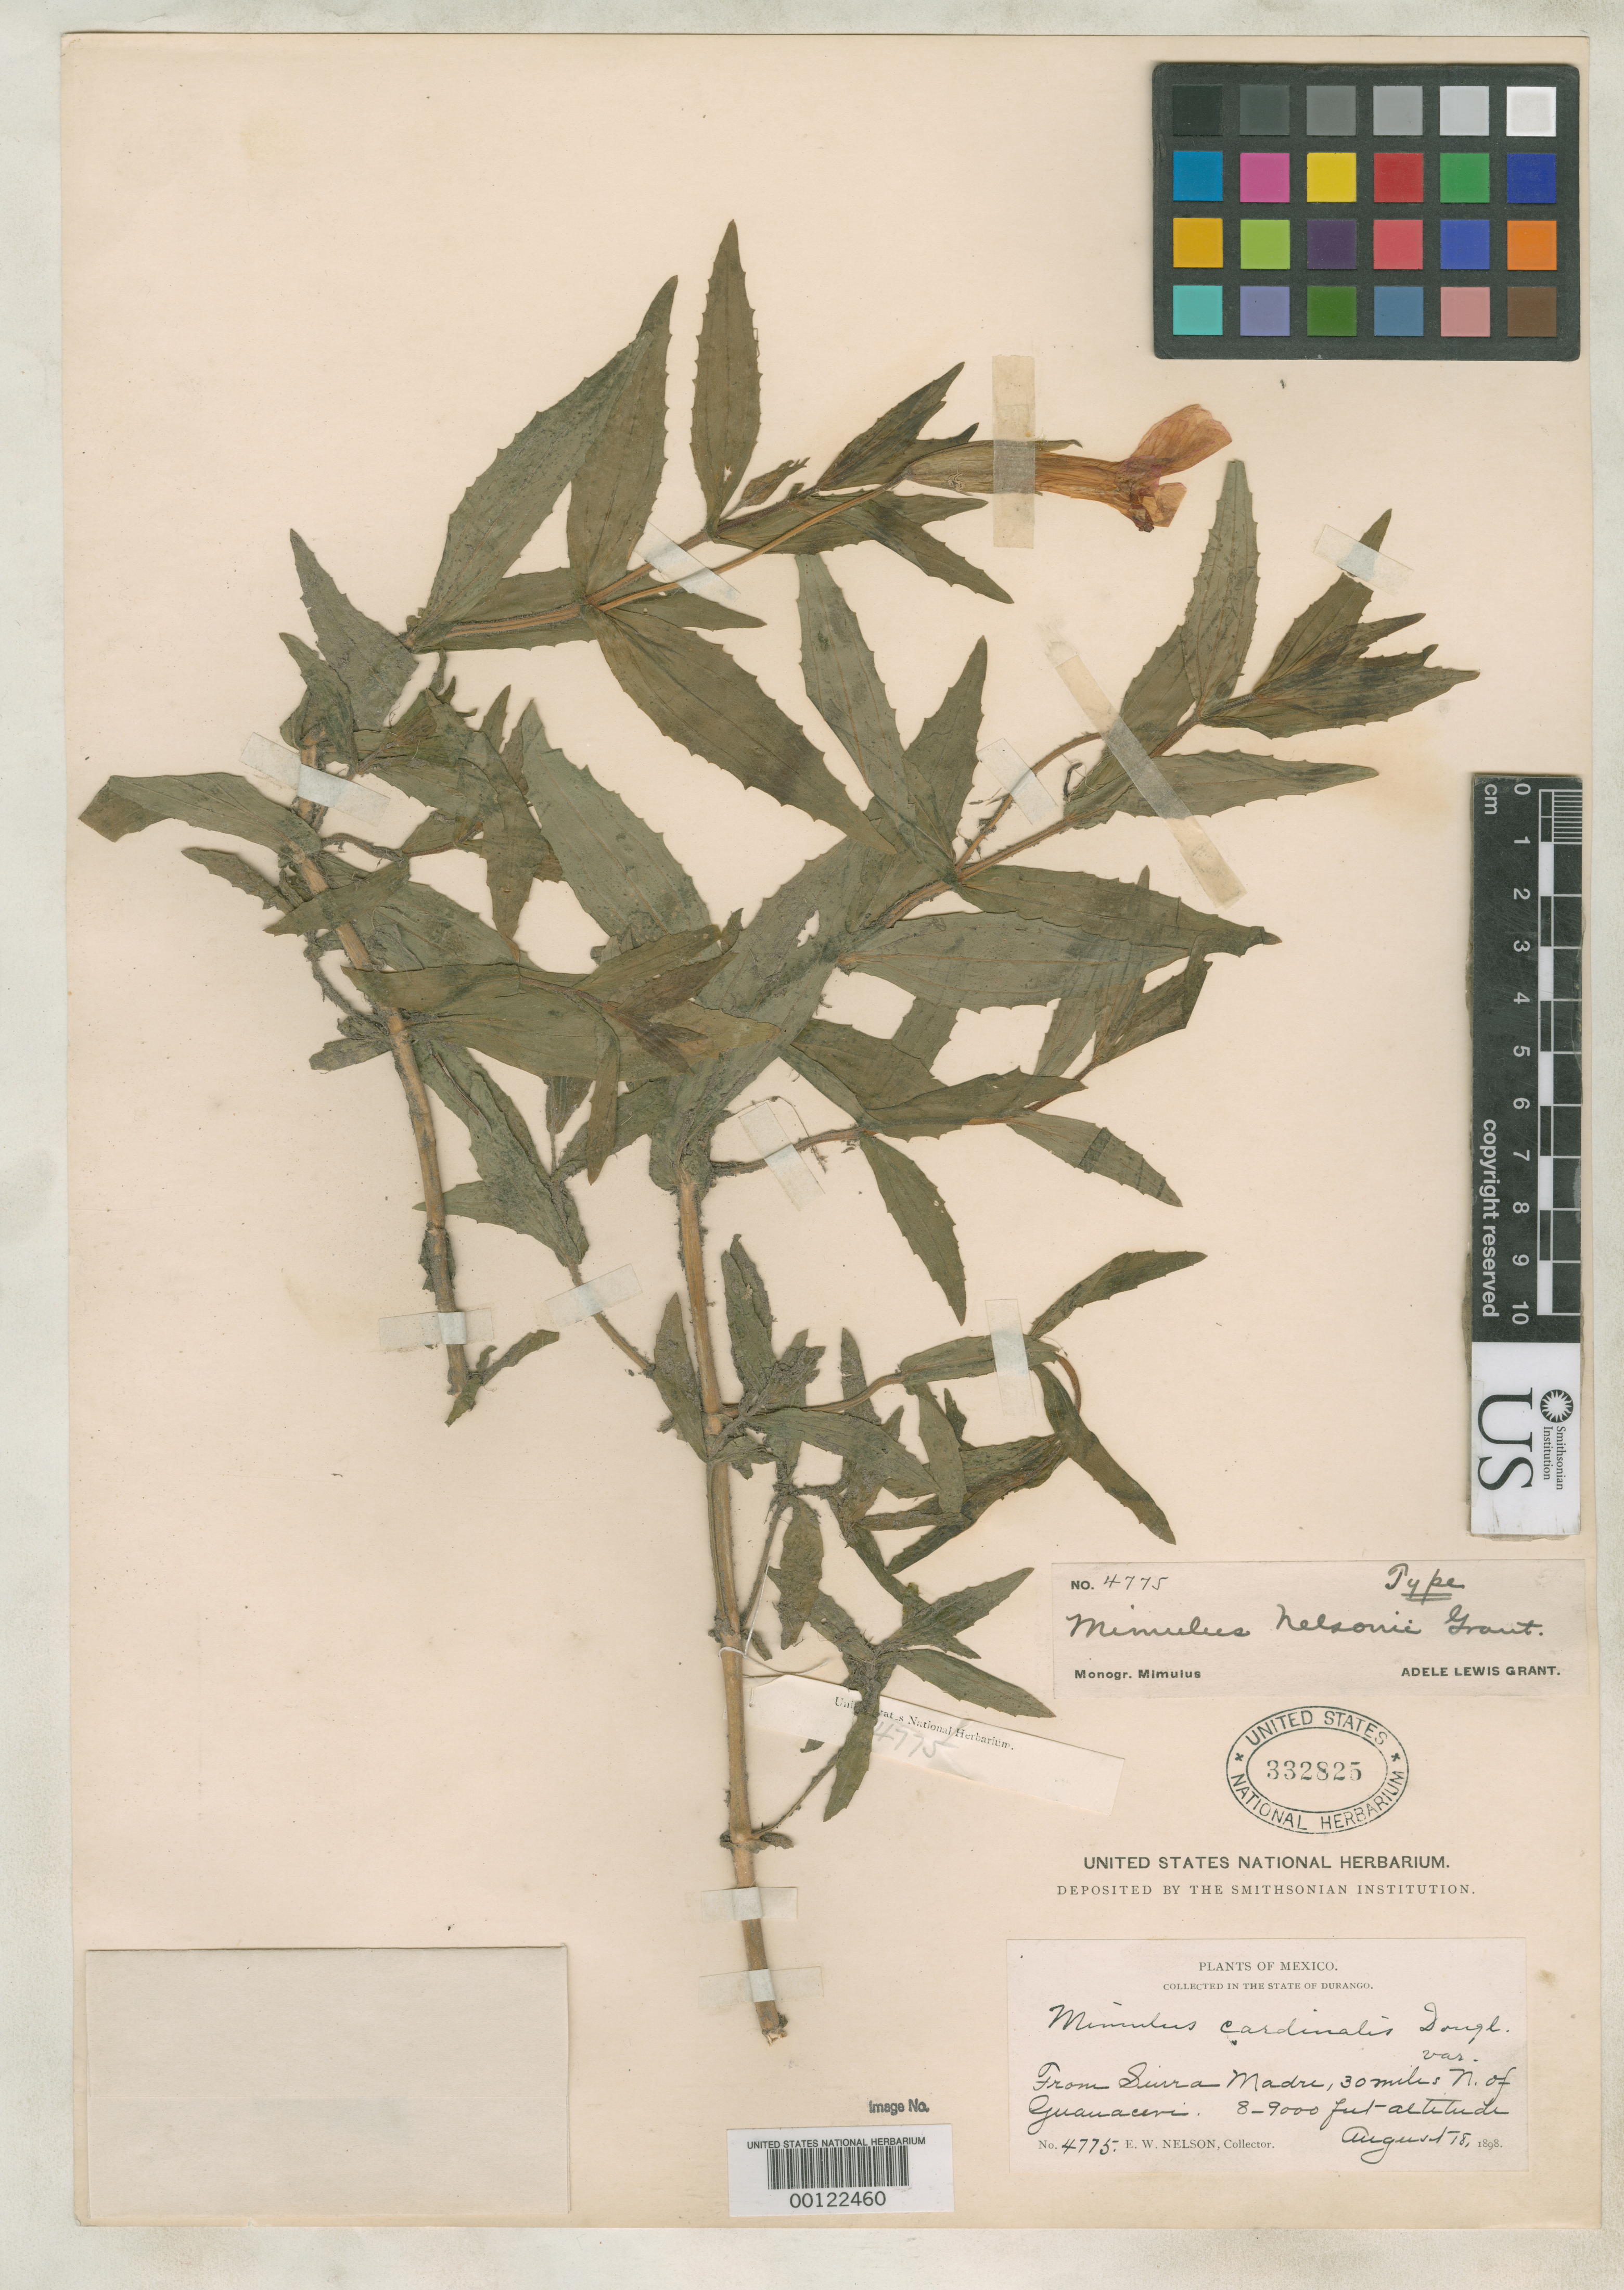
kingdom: Plantae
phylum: Tracheophyta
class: Magnoliopsida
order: Lamiales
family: Phrymaceae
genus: Mimulus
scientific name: Mimulus nelsonii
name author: A.L. Grant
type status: Holotype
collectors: E. W. Nelson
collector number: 4775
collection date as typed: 18 Aug 1898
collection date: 1898-08-18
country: Mexico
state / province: Durango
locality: From Sierra Madre, 30 mi N of Guanacere.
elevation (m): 2438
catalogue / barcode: US 332825